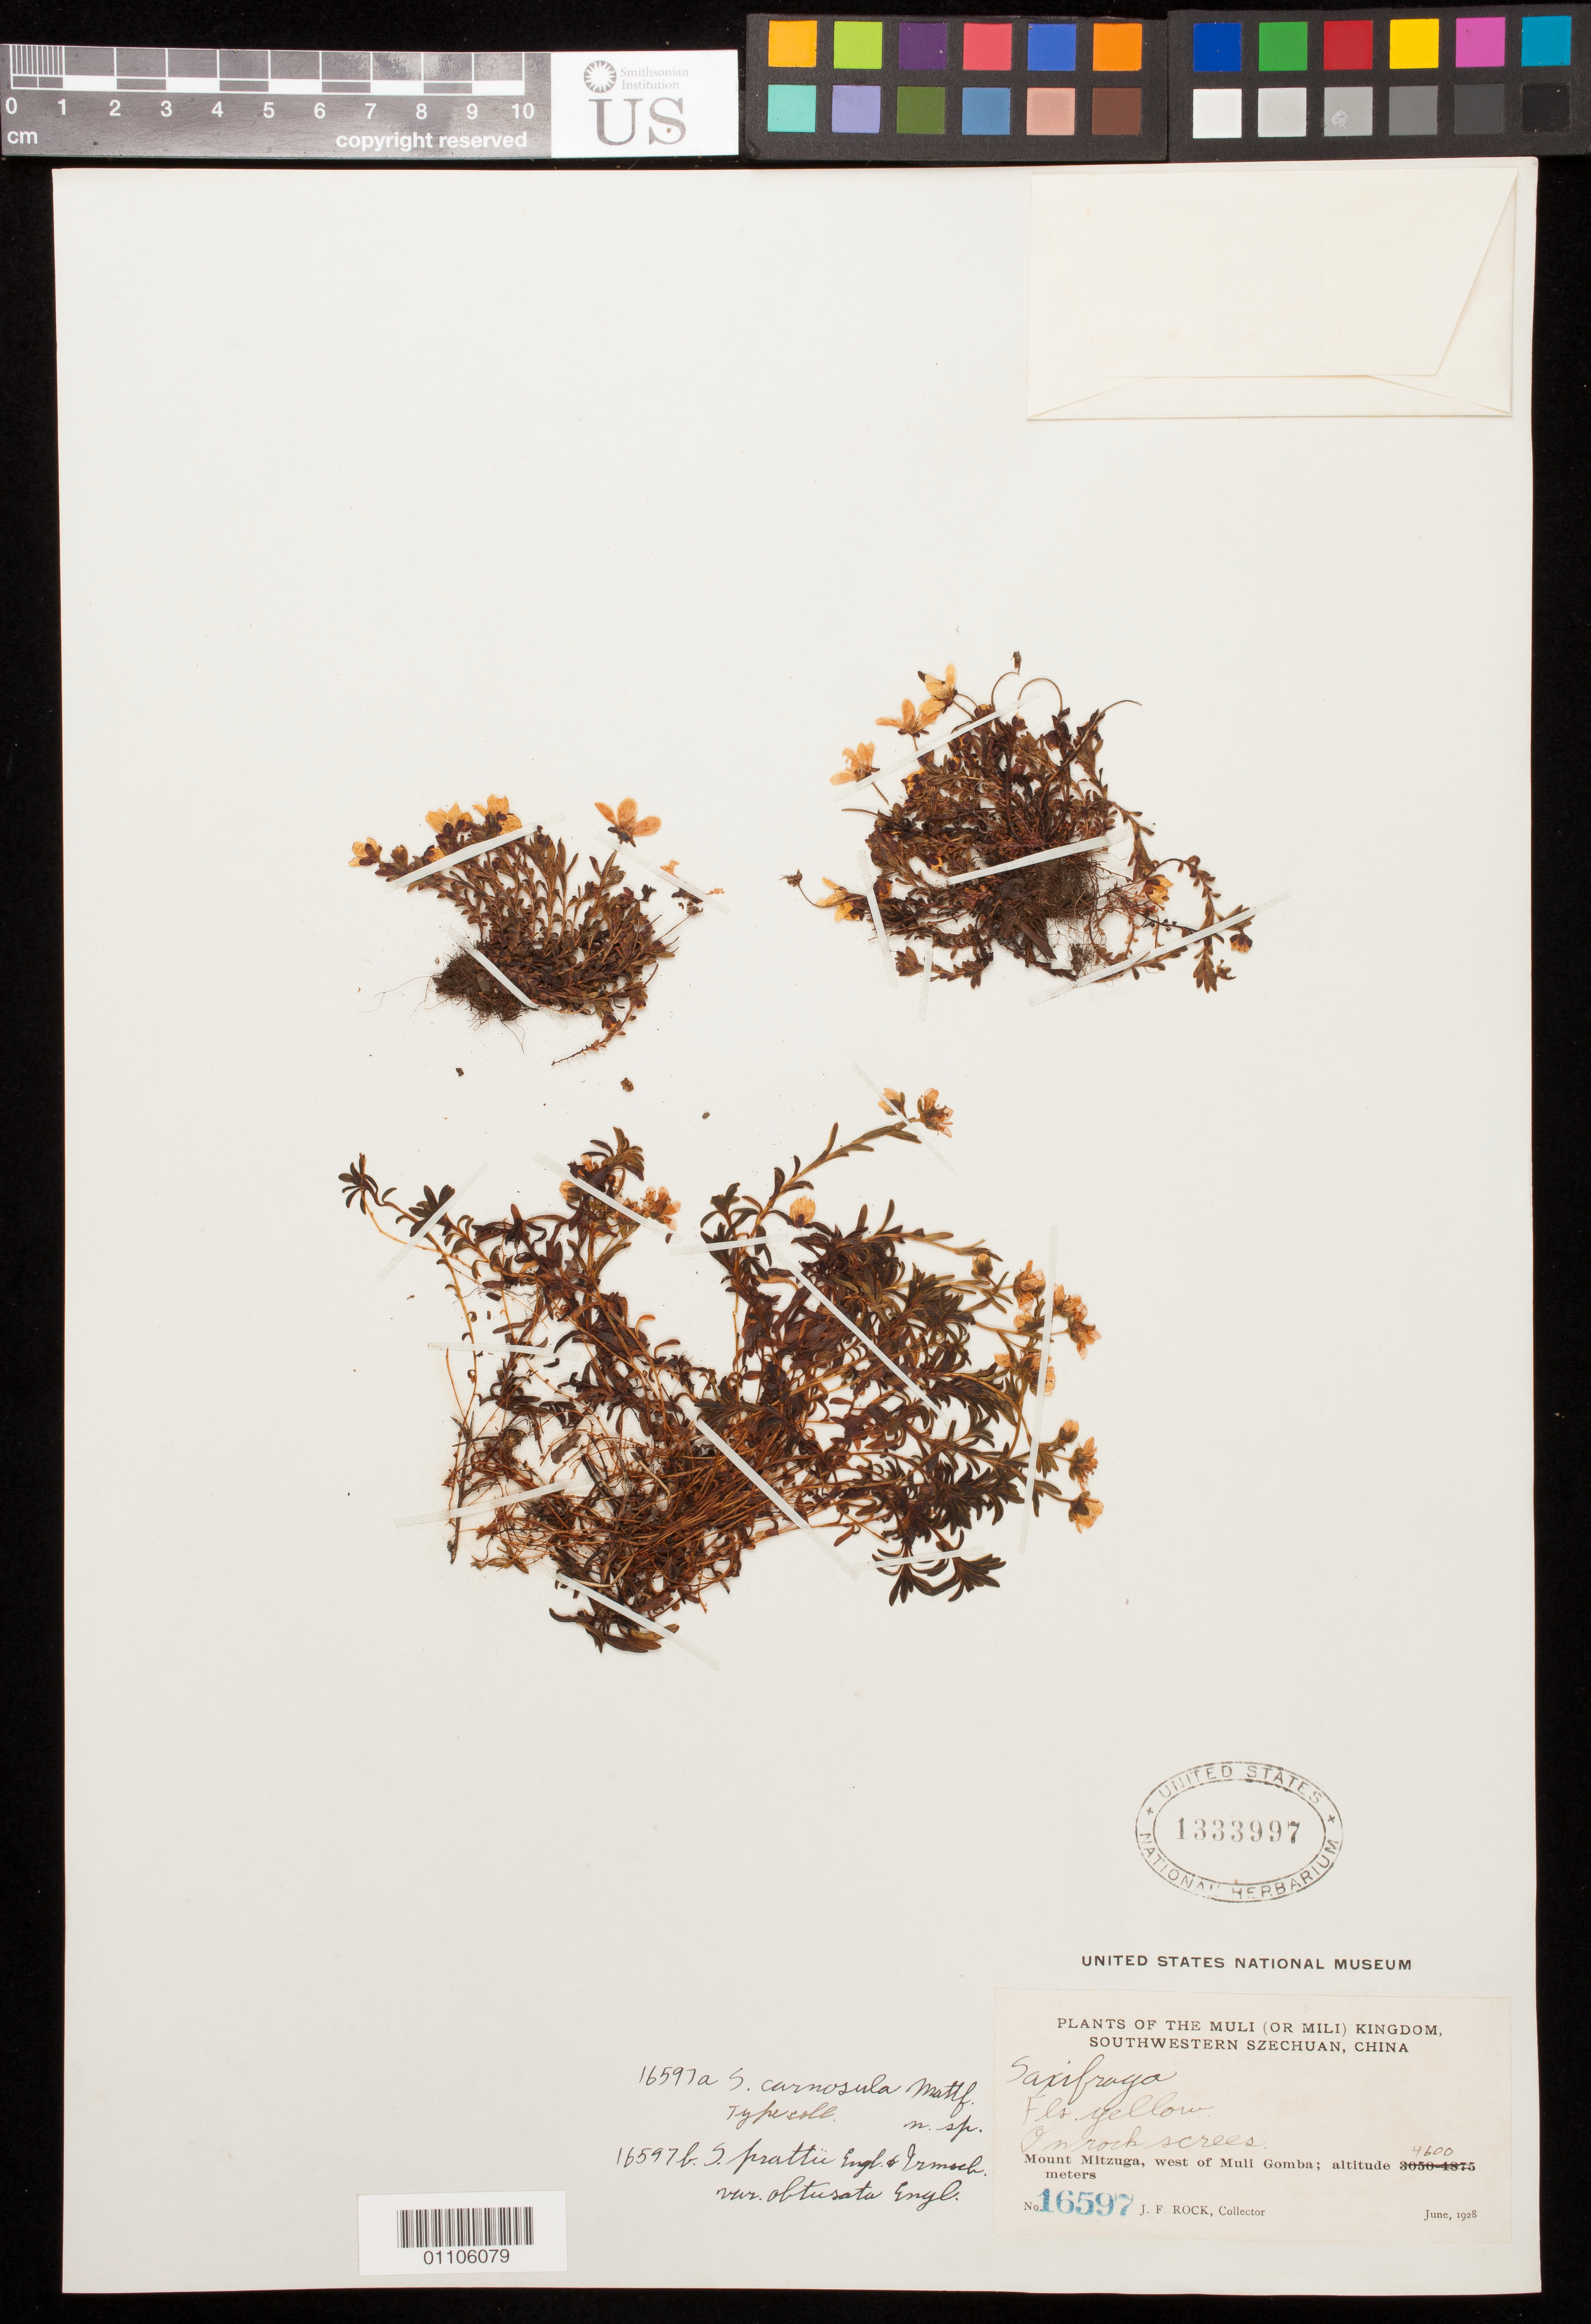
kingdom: Plantae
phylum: Tracheophyta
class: Magnoliopsida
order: Saxifragales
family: Saxifragaceae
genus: Saxifraga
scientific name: Saxifraga carnosula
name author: Mattf.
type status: Possible Type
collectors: J. F. Rock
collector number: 16597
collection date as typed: Jun 1928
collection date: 1928-06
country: China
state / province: Sichuan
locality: Muli (or Mili) Kingdom, southwestern Szechuan, China. Mount Mitzuga, west of Muli Gomba.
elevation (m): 4600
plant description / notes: According to protologue, Rock 16597 is a mixed collection, identified by Mattfield as (a) Saxifraga carnosula and (b) Saxifraga prattii var. obtusata Engl. Unclear which taxon this specimen represents; if S. pratti then is not type material.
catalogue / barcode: US 1333997